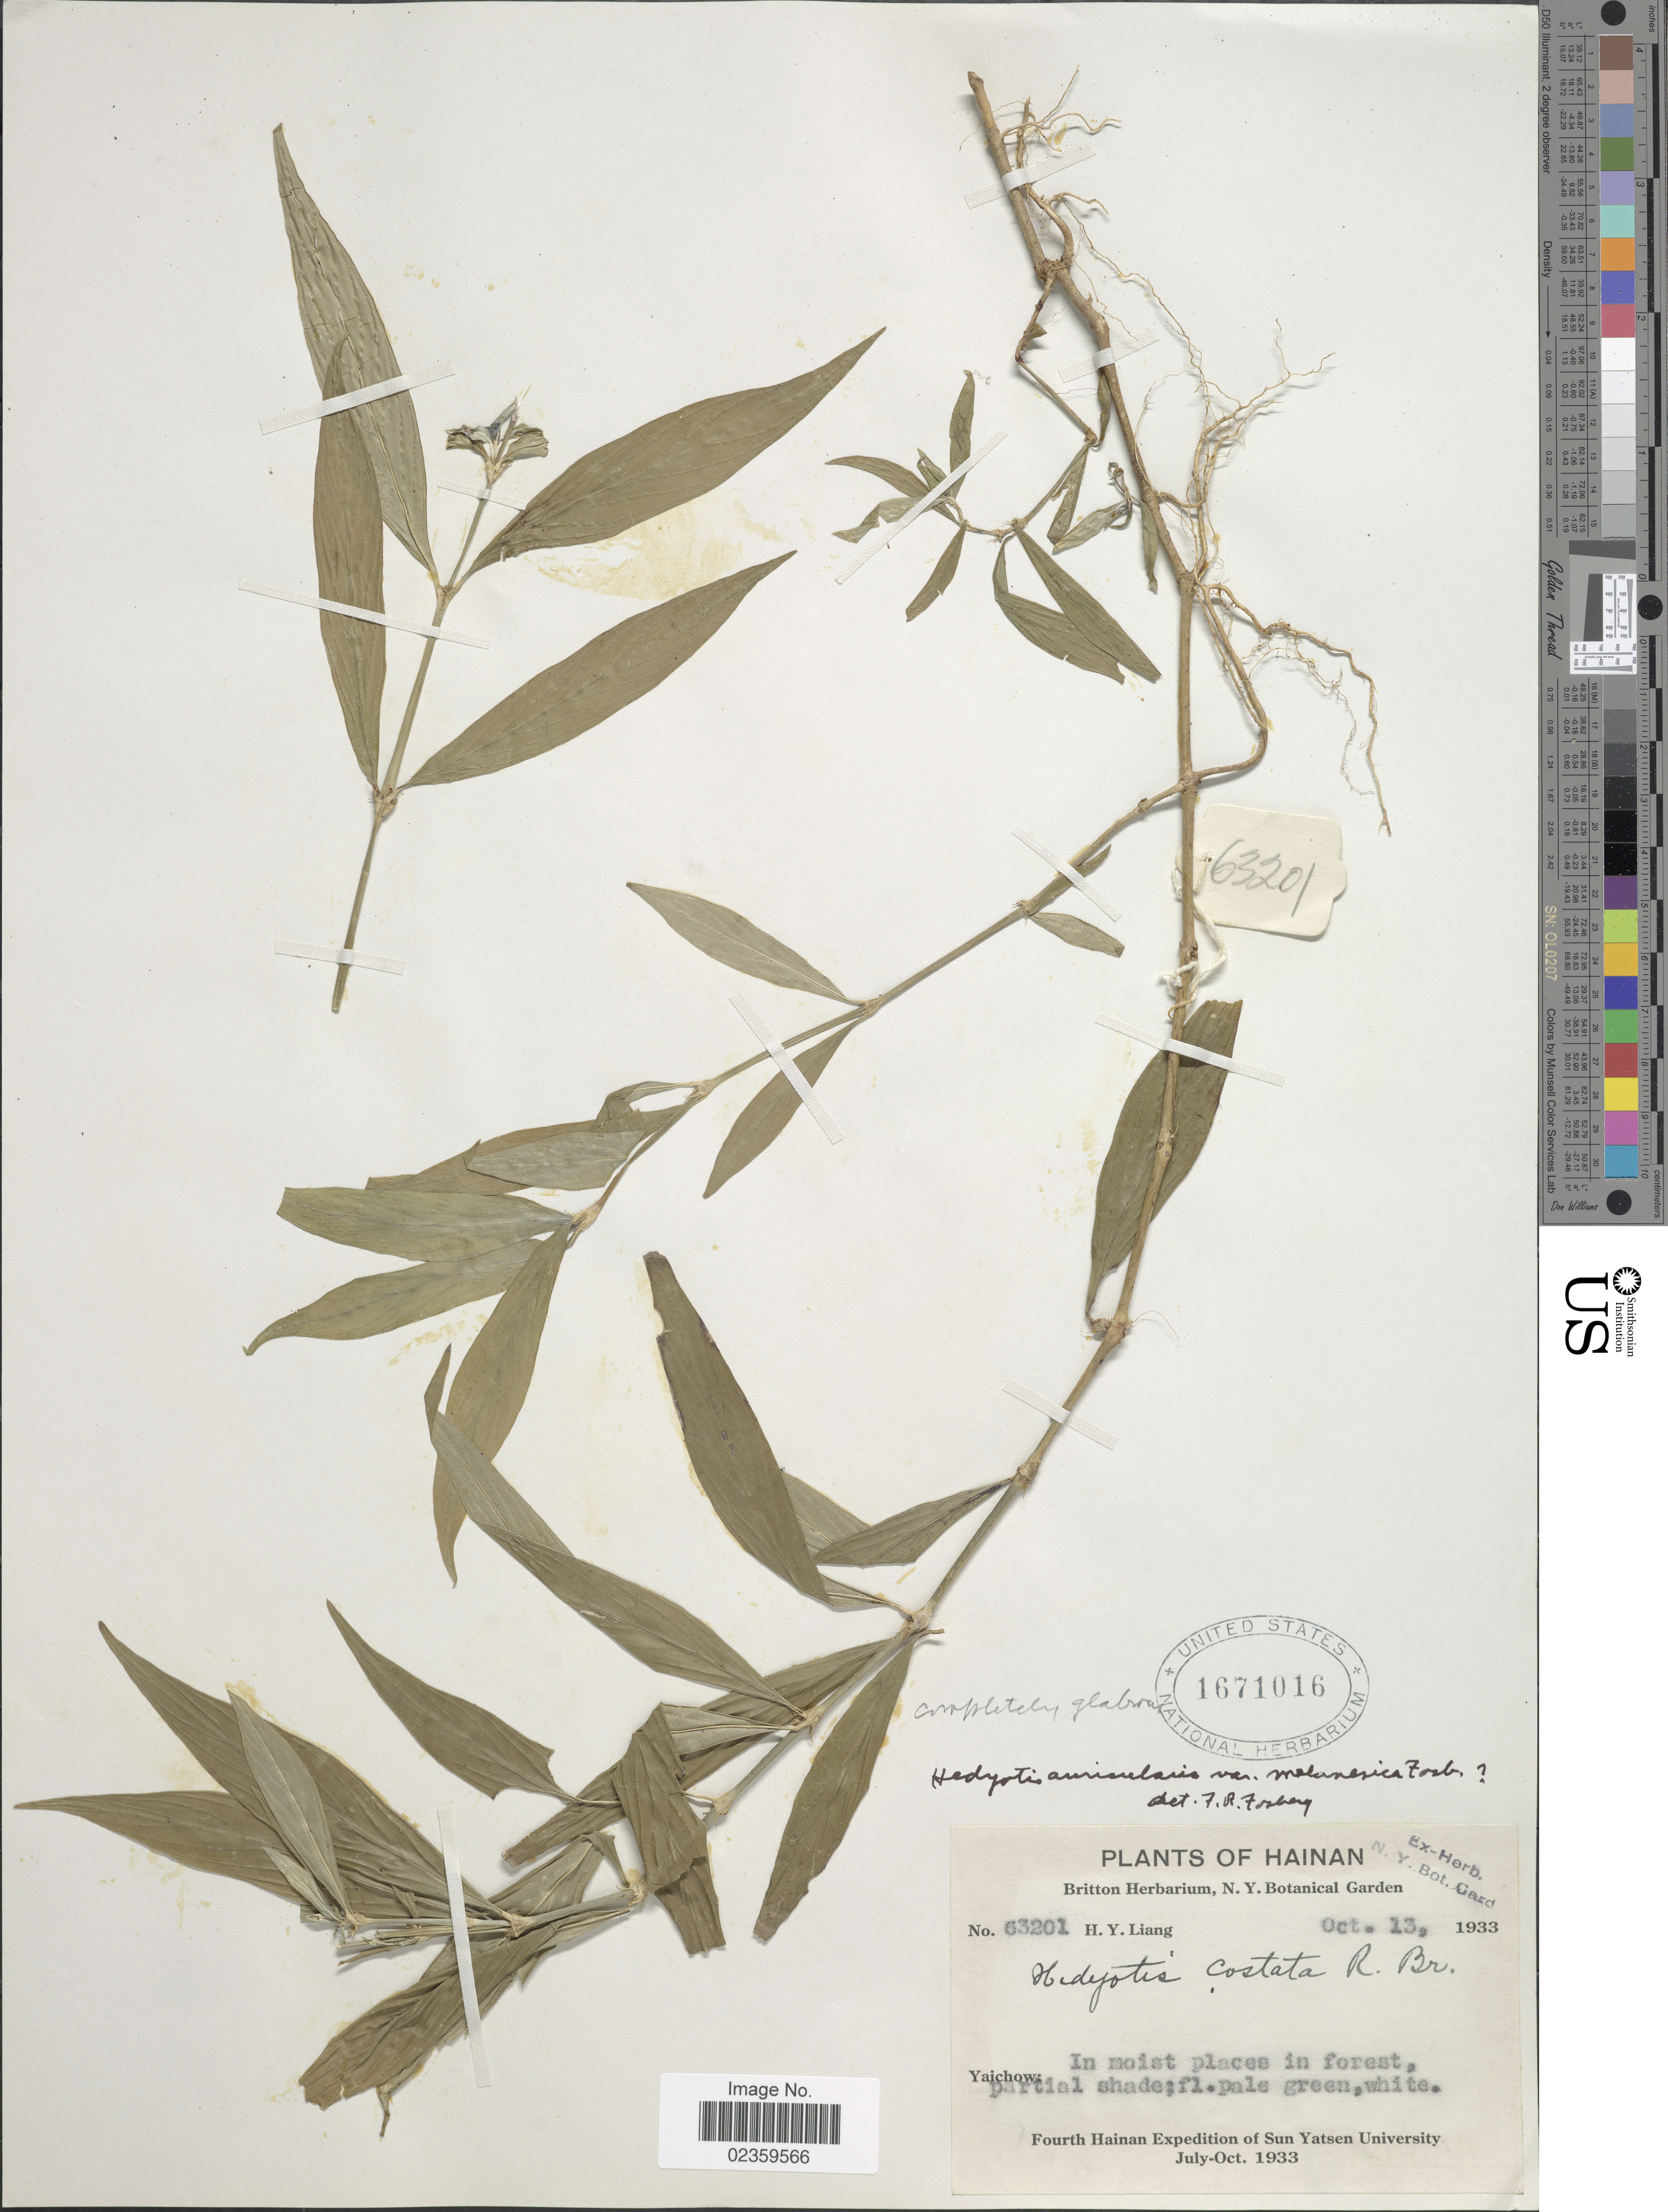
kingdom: Plantae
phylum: Tracheophyta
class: Magnoliopsida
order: Gentianales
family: Rubiaceae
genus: Exallage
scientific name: Exallage sp.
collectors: H. Y. Liang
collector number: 63201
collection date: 1933-10-13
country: China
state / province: Hainan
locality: Yaichow: In moist places in forest, partial shade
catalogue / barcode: US 1671016